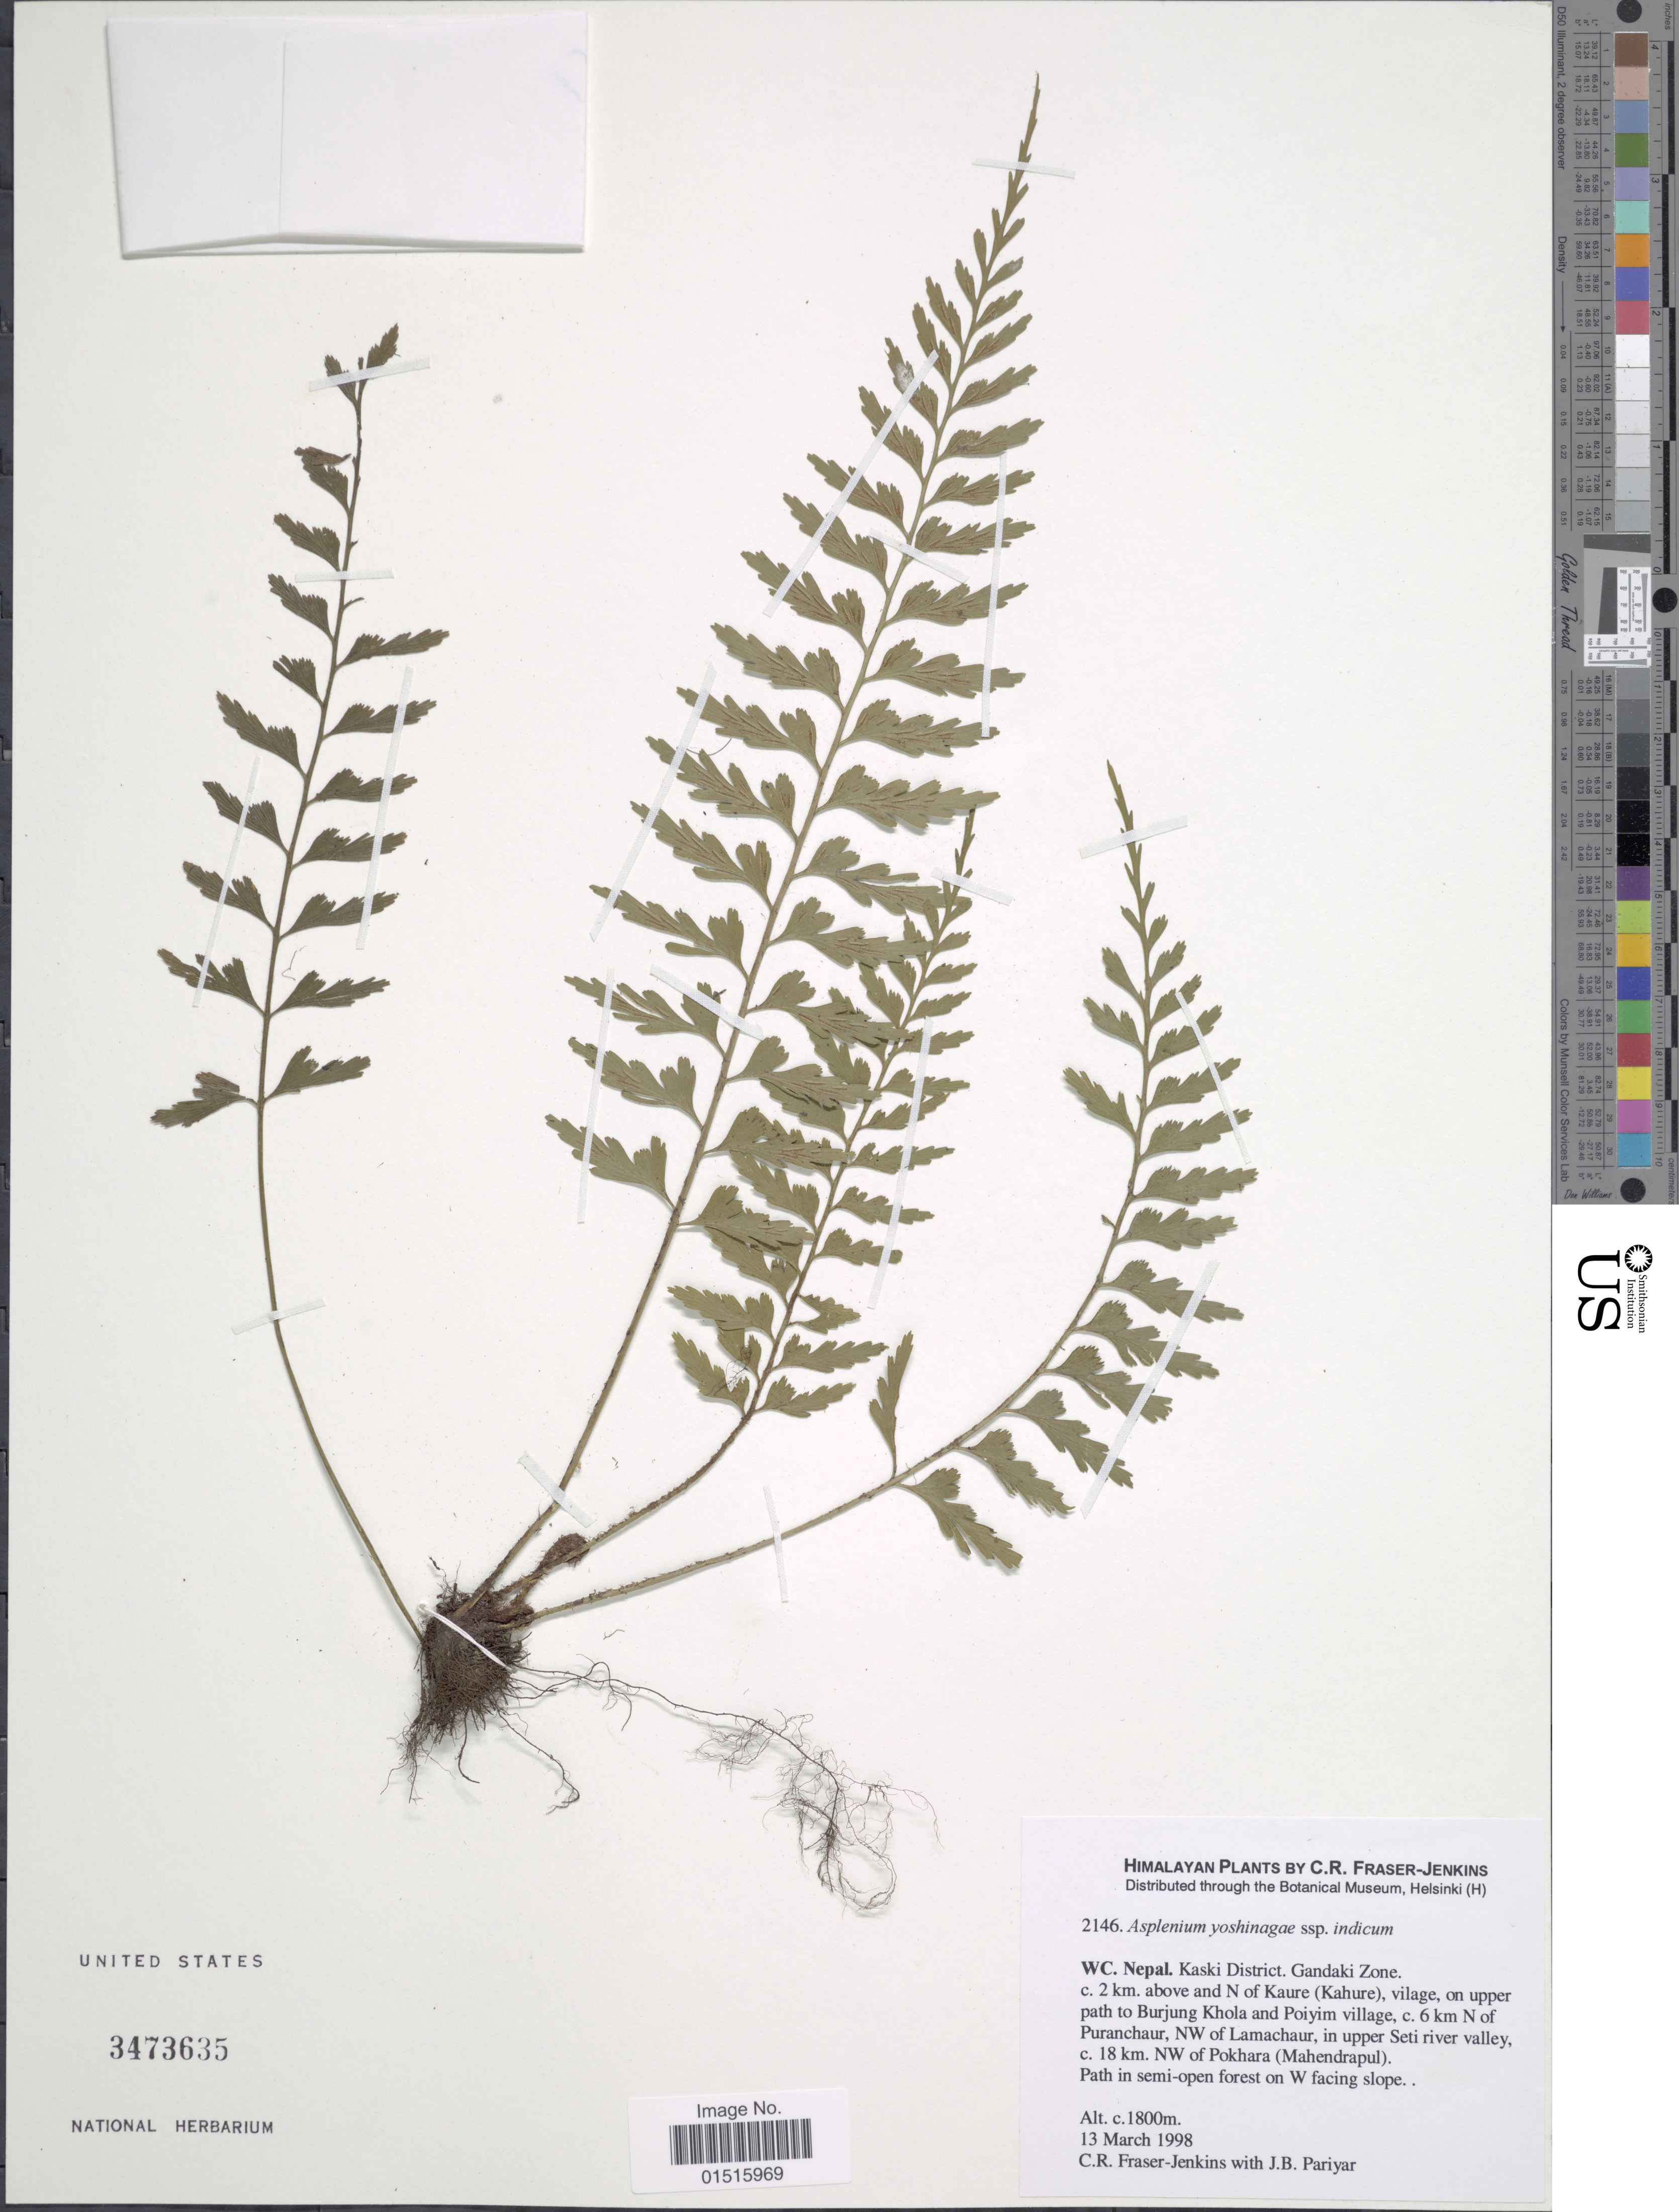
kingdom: Plantae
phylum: Tracheophyta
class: Polypodiopsida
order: Polypodiales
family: Aspleniaceae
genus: Asplenium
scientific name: Asplenium yoshinagae var. planicaule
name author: (Wall. ex Mett.) C.V. Morton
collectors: C. R. Fraser-Jenkins & J. Pariyar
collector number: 2146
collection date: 1998-03-13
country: Nepal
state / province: Gandaki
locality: Kaski District, c. 2 km. above and N of Kaure (Kahure), village, on upper path to Burjung Khola and Poiyim village, c. 6 km N of Puranchaur, NW of Lamachaur, in upper Seti river valley, c. 18 km. NW of Pokhara (Mahendrapul). Path in semi-open forest on W facing slope. Himlayan Plants. WC Nepal.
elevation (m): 1800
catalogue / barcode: US 3473635